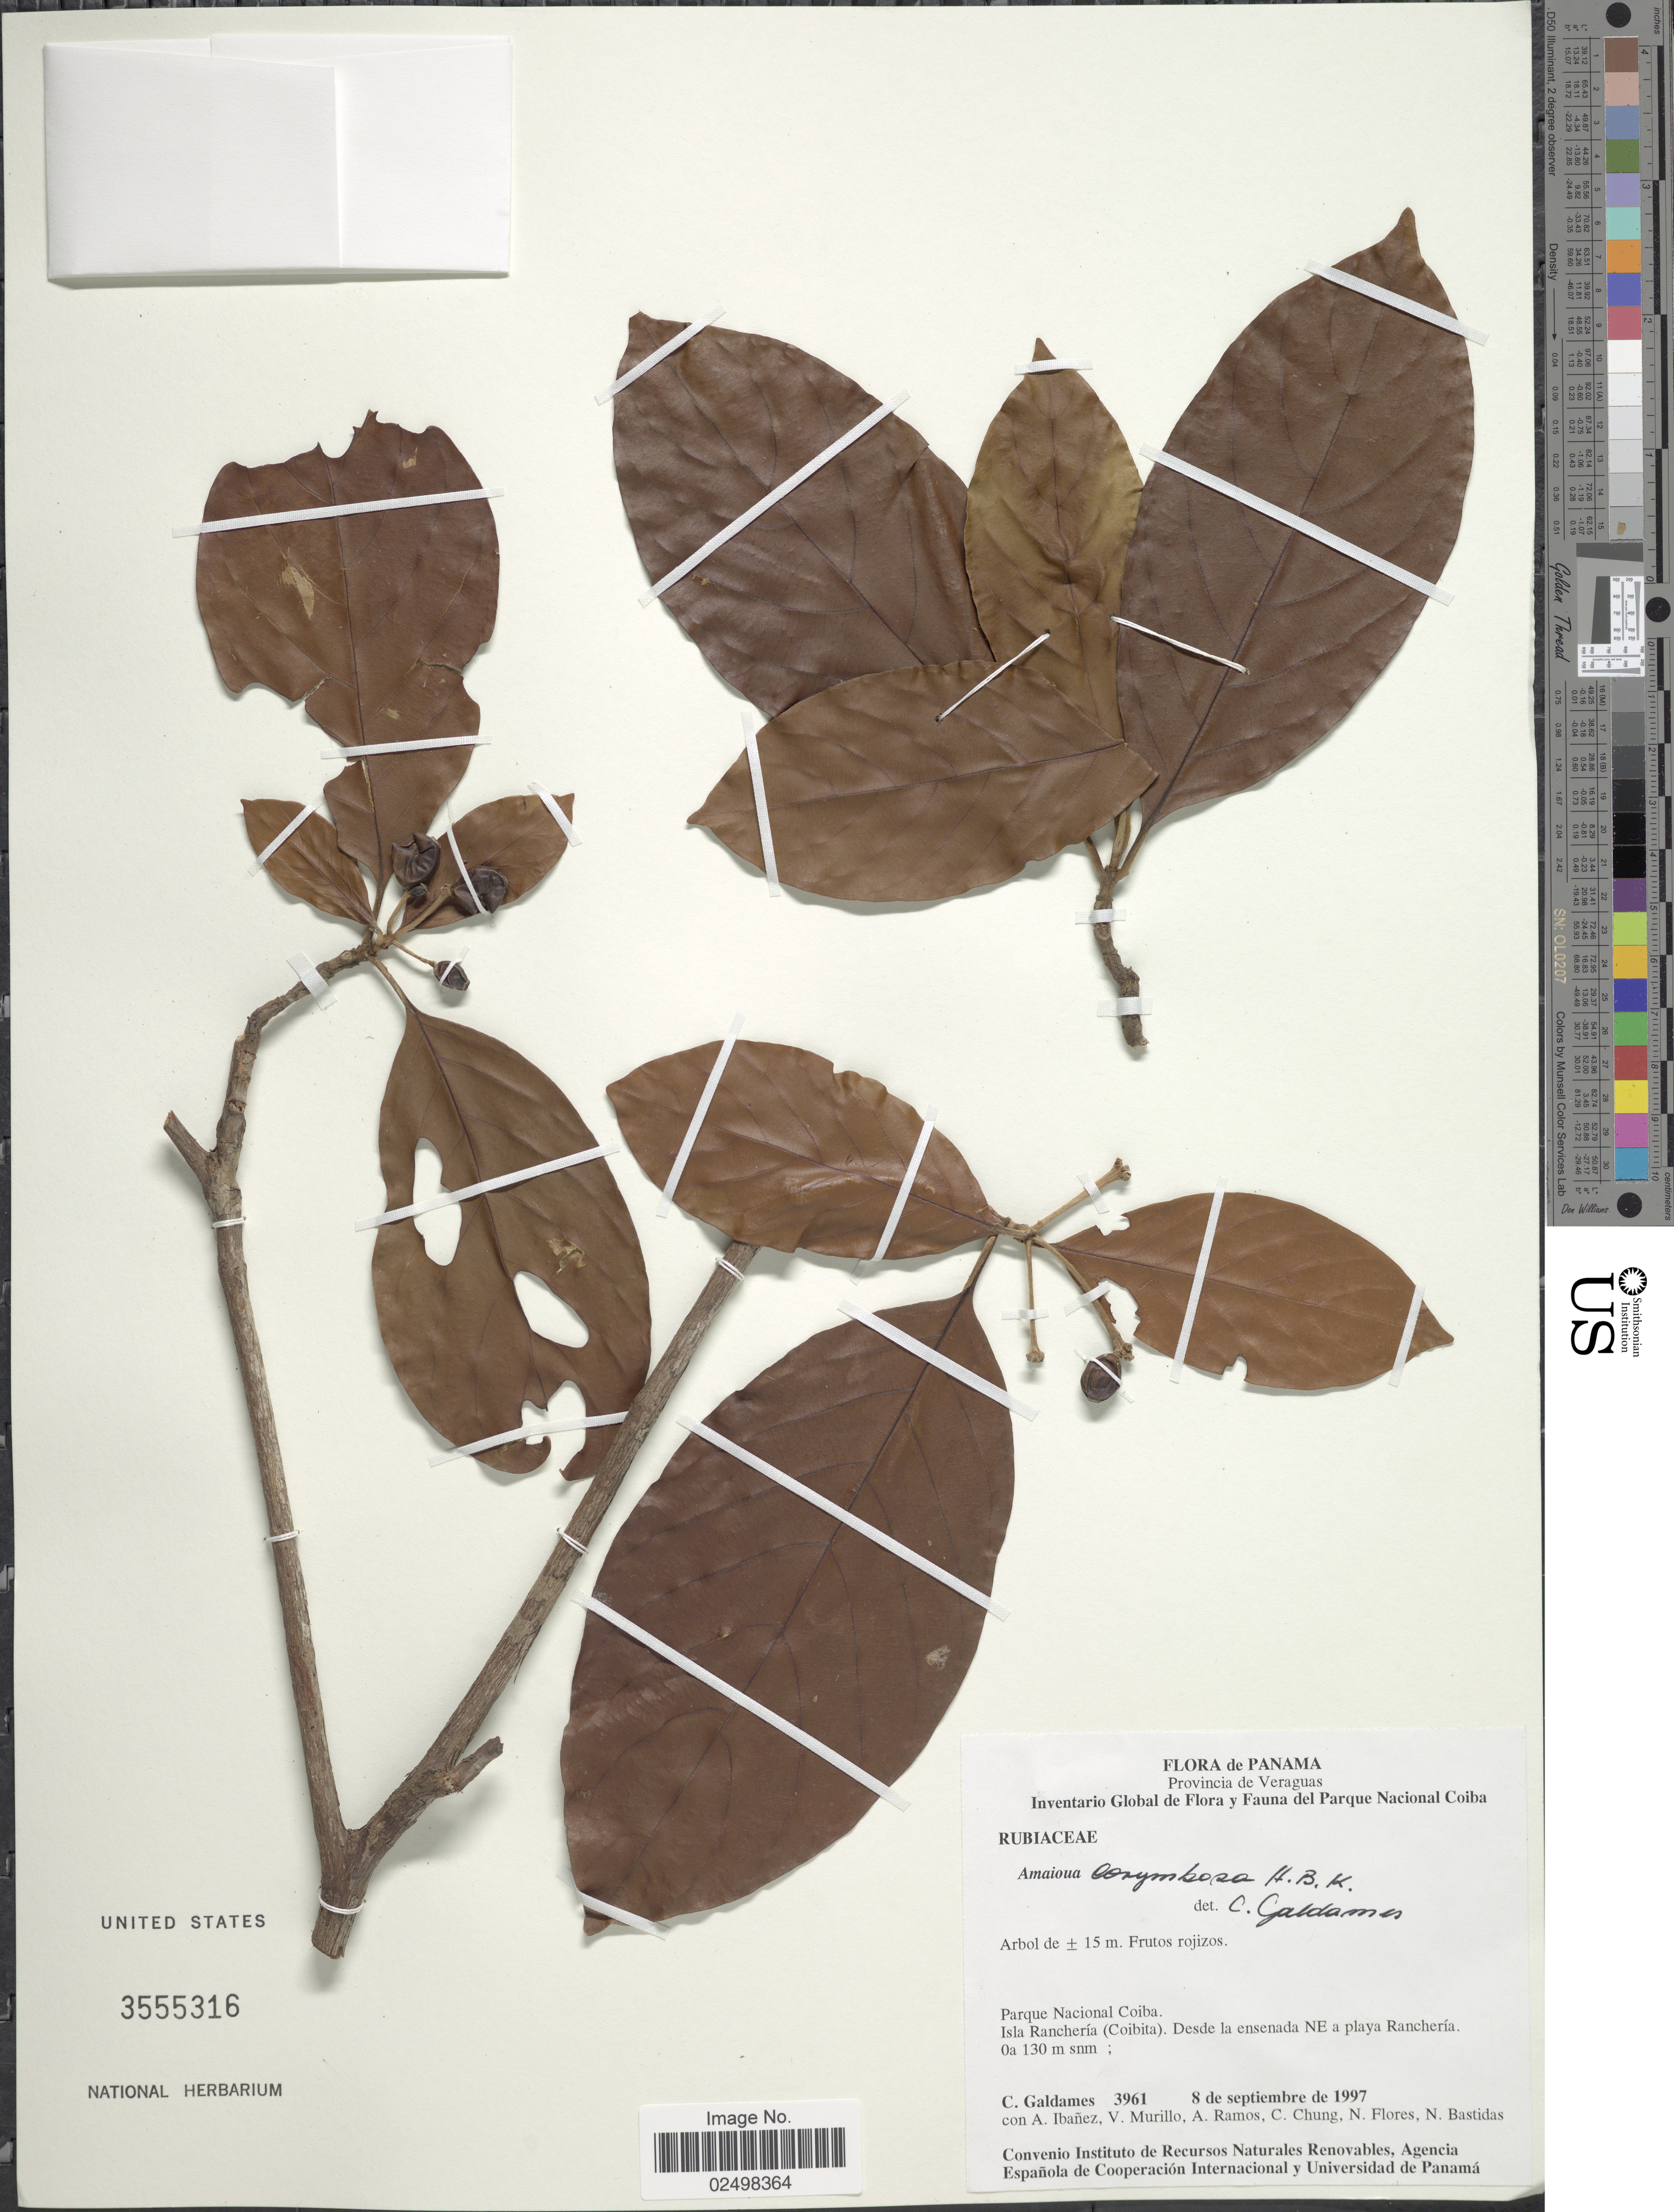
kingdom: Plantae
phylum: Tracheophyta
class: Magnoliopsida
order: Gentianales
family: Rubiaceae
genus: Amaioua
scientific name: Amaioua corymbosa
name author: Kunth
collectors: C. Galdames, A. Ibáñez, V. Murillo, A. Ramos & et al.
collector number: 3961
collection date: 1997-09-08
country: Panama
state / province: Veraguas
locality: Parque Nacional Coiba. Isla Rancheria (Coibita). Desde la ensenada NE a playa Rancheria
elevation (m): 0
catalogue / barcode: US 355316